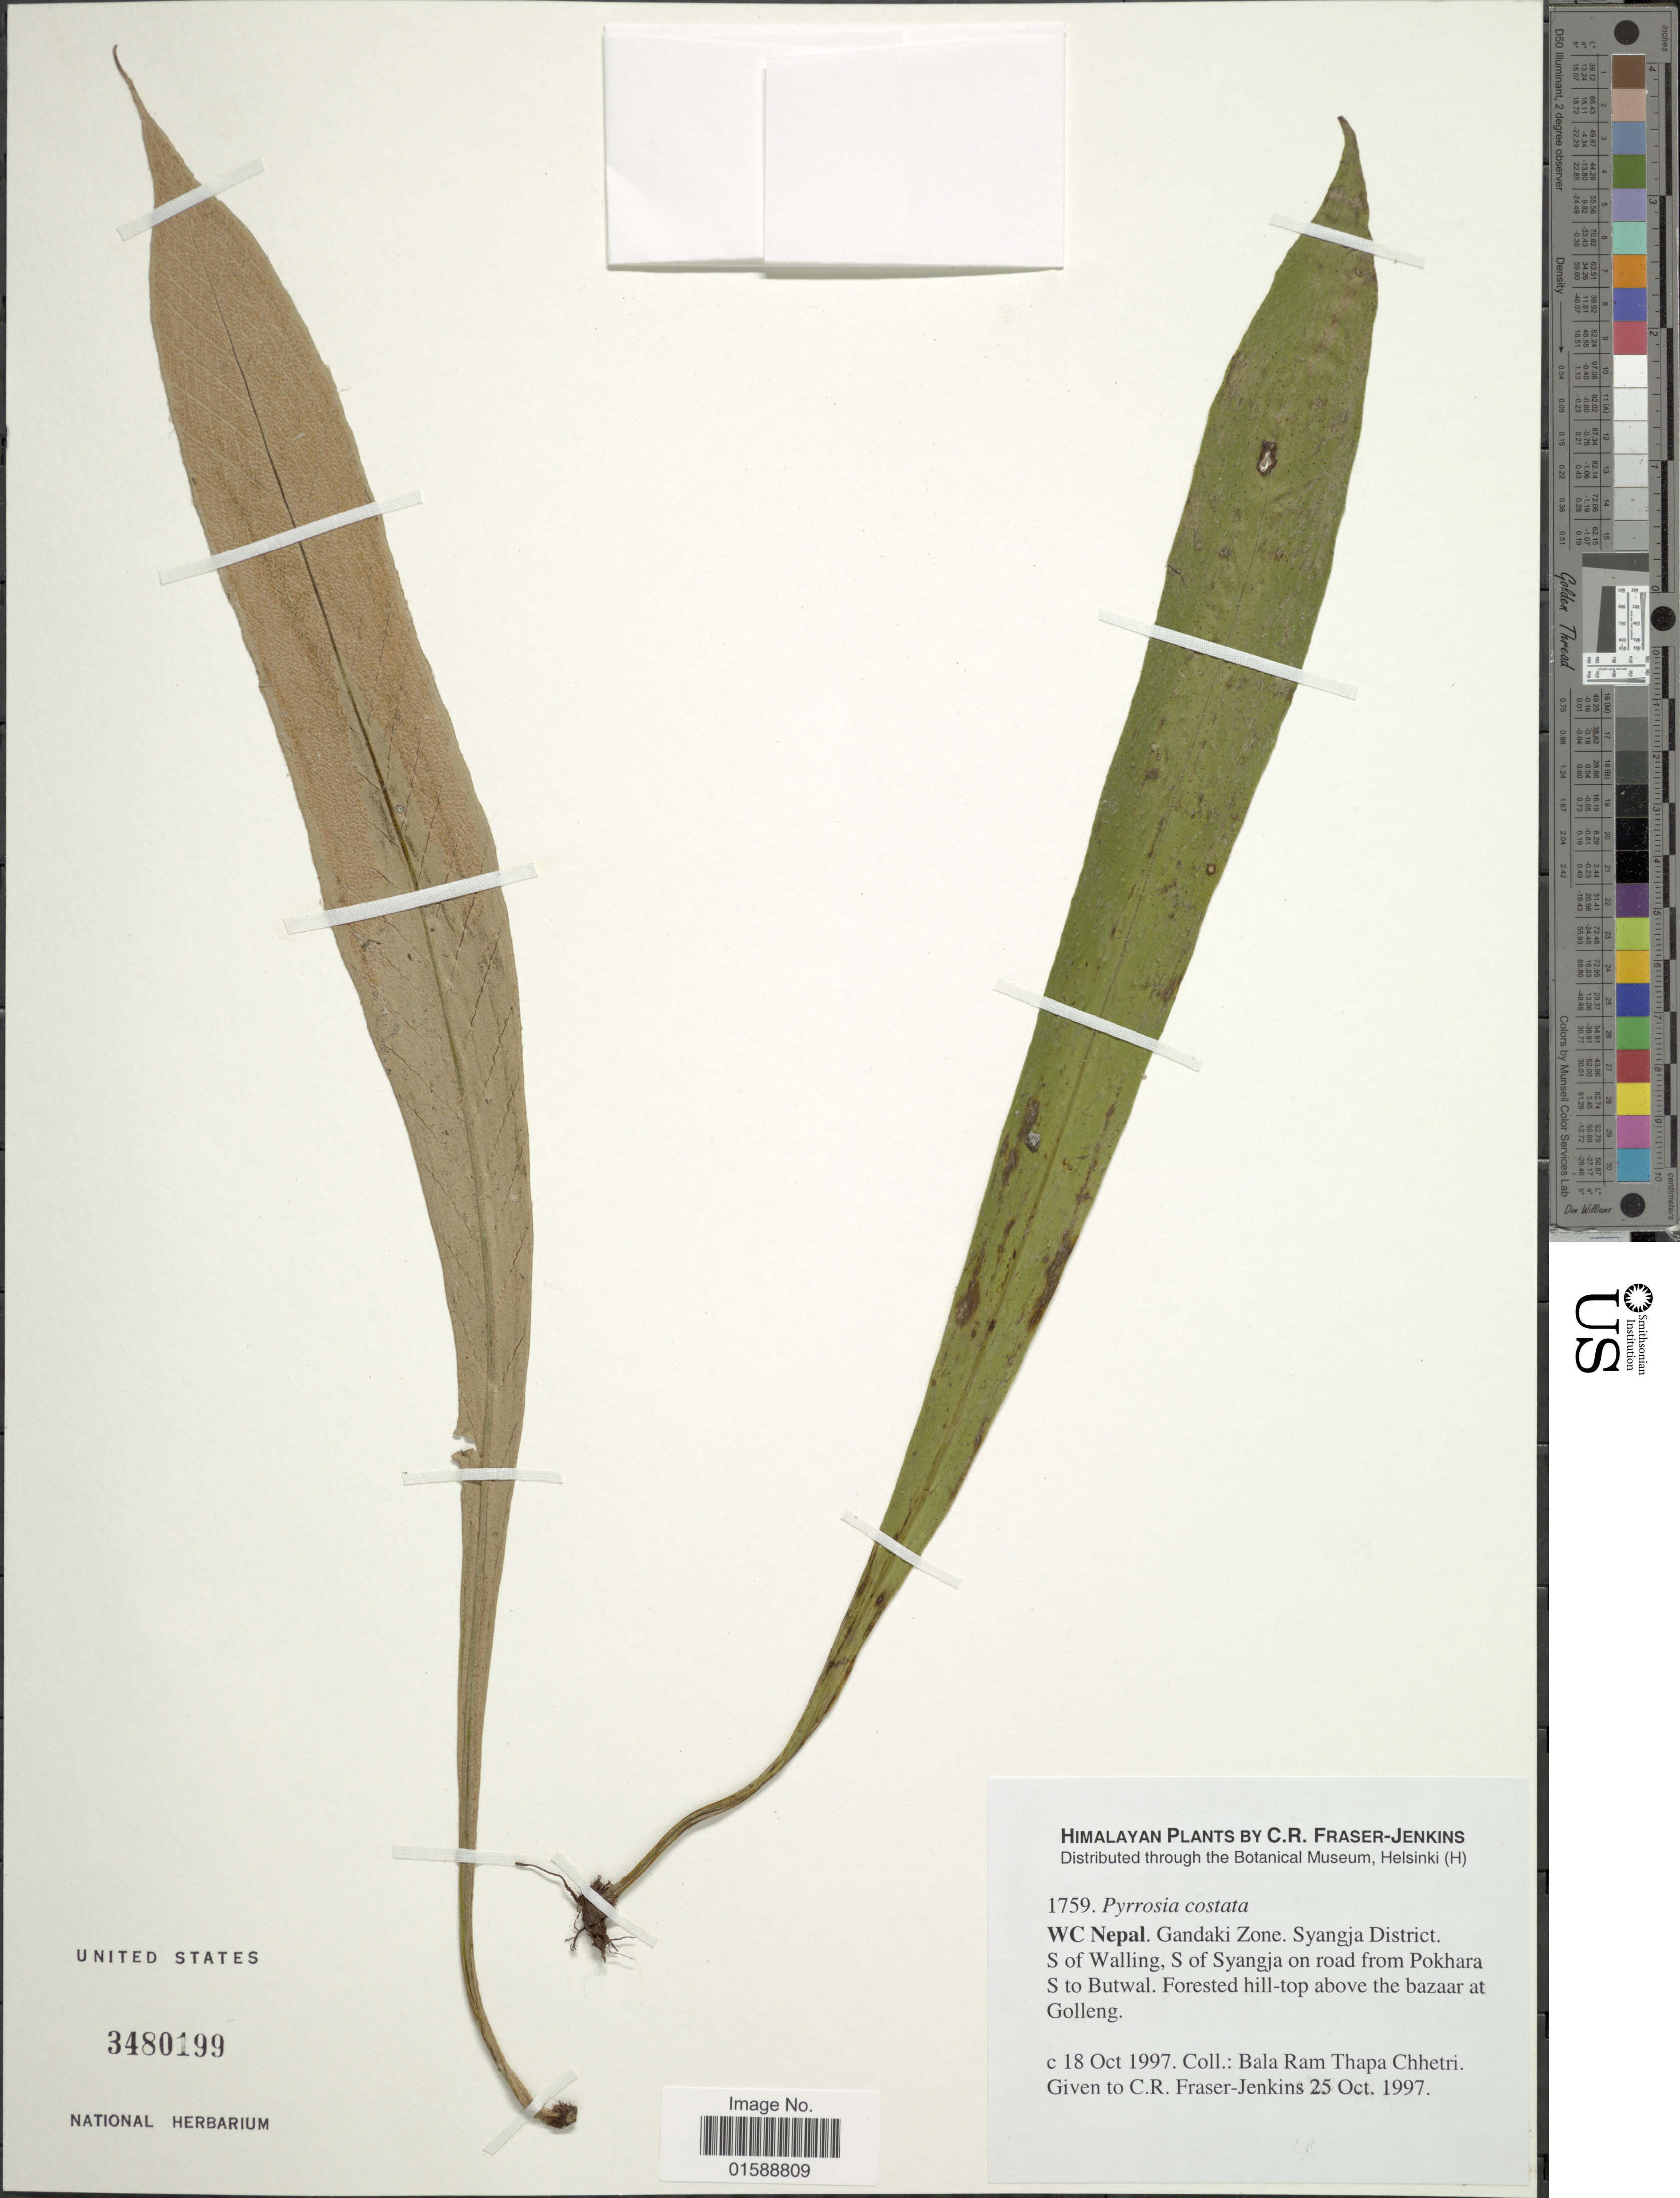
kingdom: Plantae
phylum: Tracheophyta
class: Polypodiopsida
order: Polypodiales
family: Polypodiaceae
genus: Pyrrosia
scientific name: Pyrrosia costata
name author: (Wall. ex C. Presl) Tagawa & K. Iwats.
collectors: B. Thapa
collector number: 1759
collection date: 1997-10-18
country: Nepal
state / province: Gandaki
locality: Himalayan. WC Nepal. Syangja District. S of Walling, S of Syangja on road from Pokhara S to Butwal. Forested hill-top above the bazaar at Golleng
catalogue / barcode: US 3480199